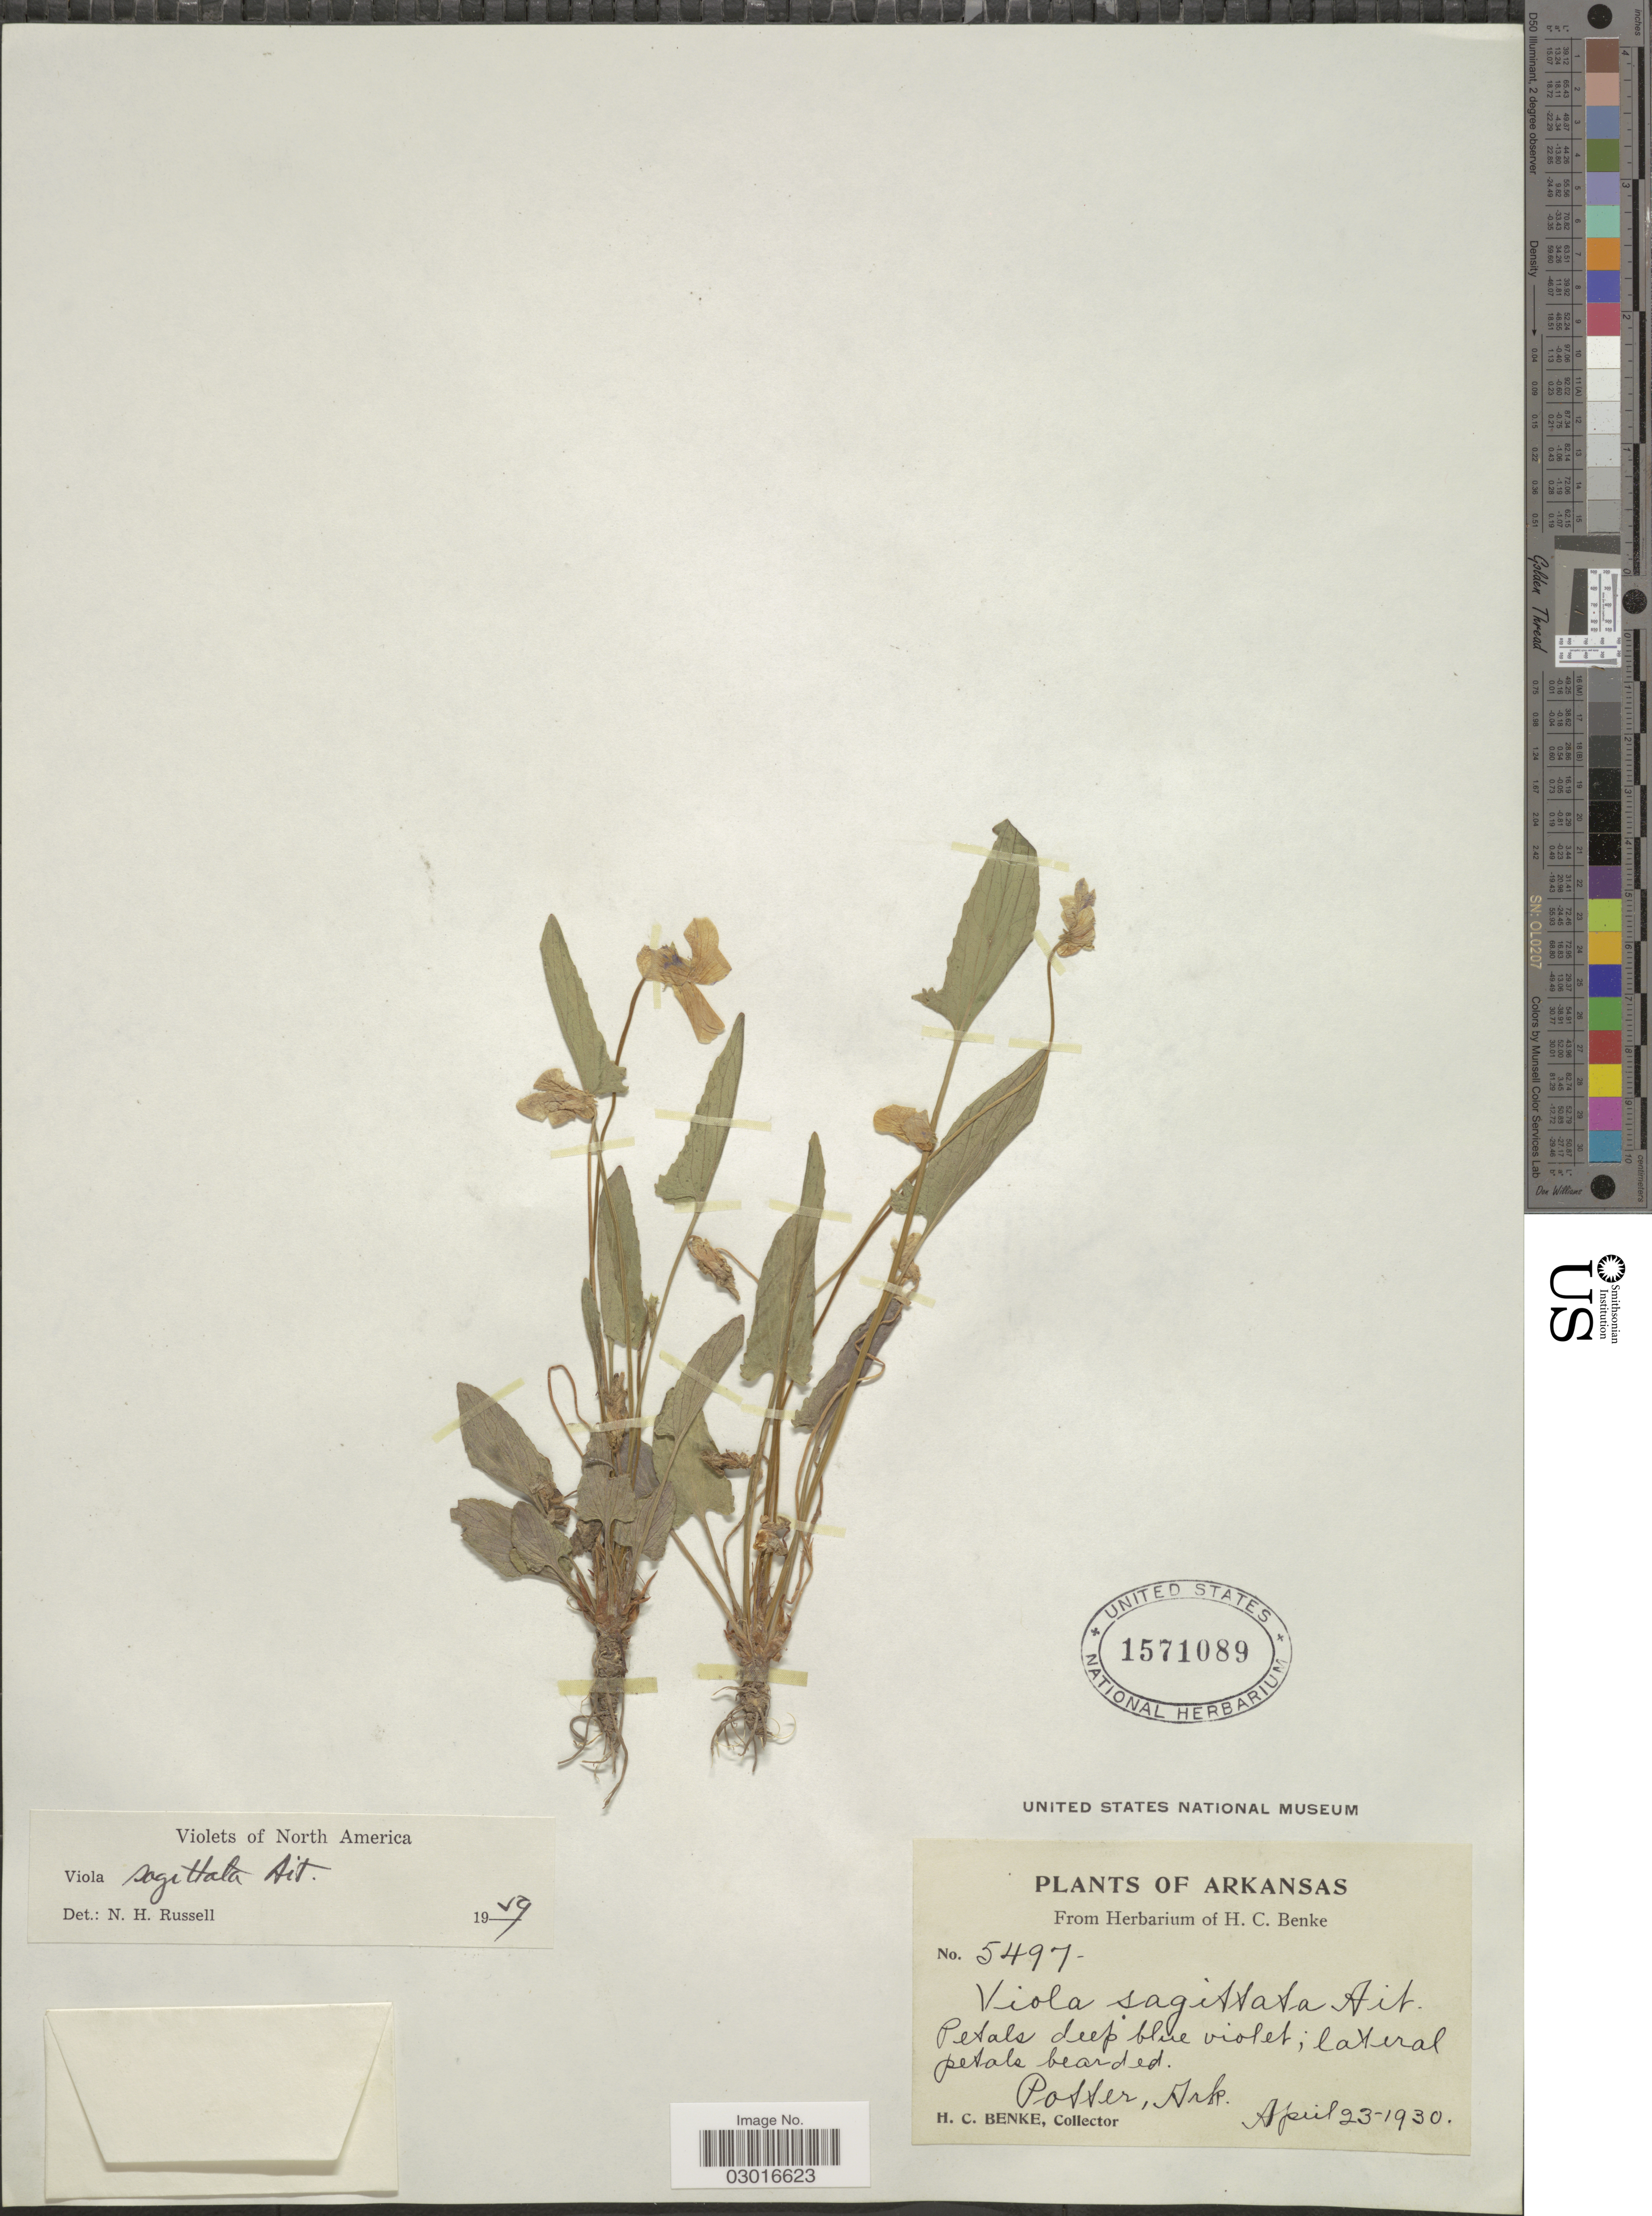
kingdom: Plantae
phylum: Tracheophyta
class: Magnoliopsida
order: Malpighiales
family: Violaceae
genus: Viola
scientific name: Viola sagittata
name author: Aiton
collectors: H. Benke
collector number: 5497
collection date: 1930-04-23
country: United States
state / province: Arkansas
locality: Potter.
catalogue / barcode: US 1571089